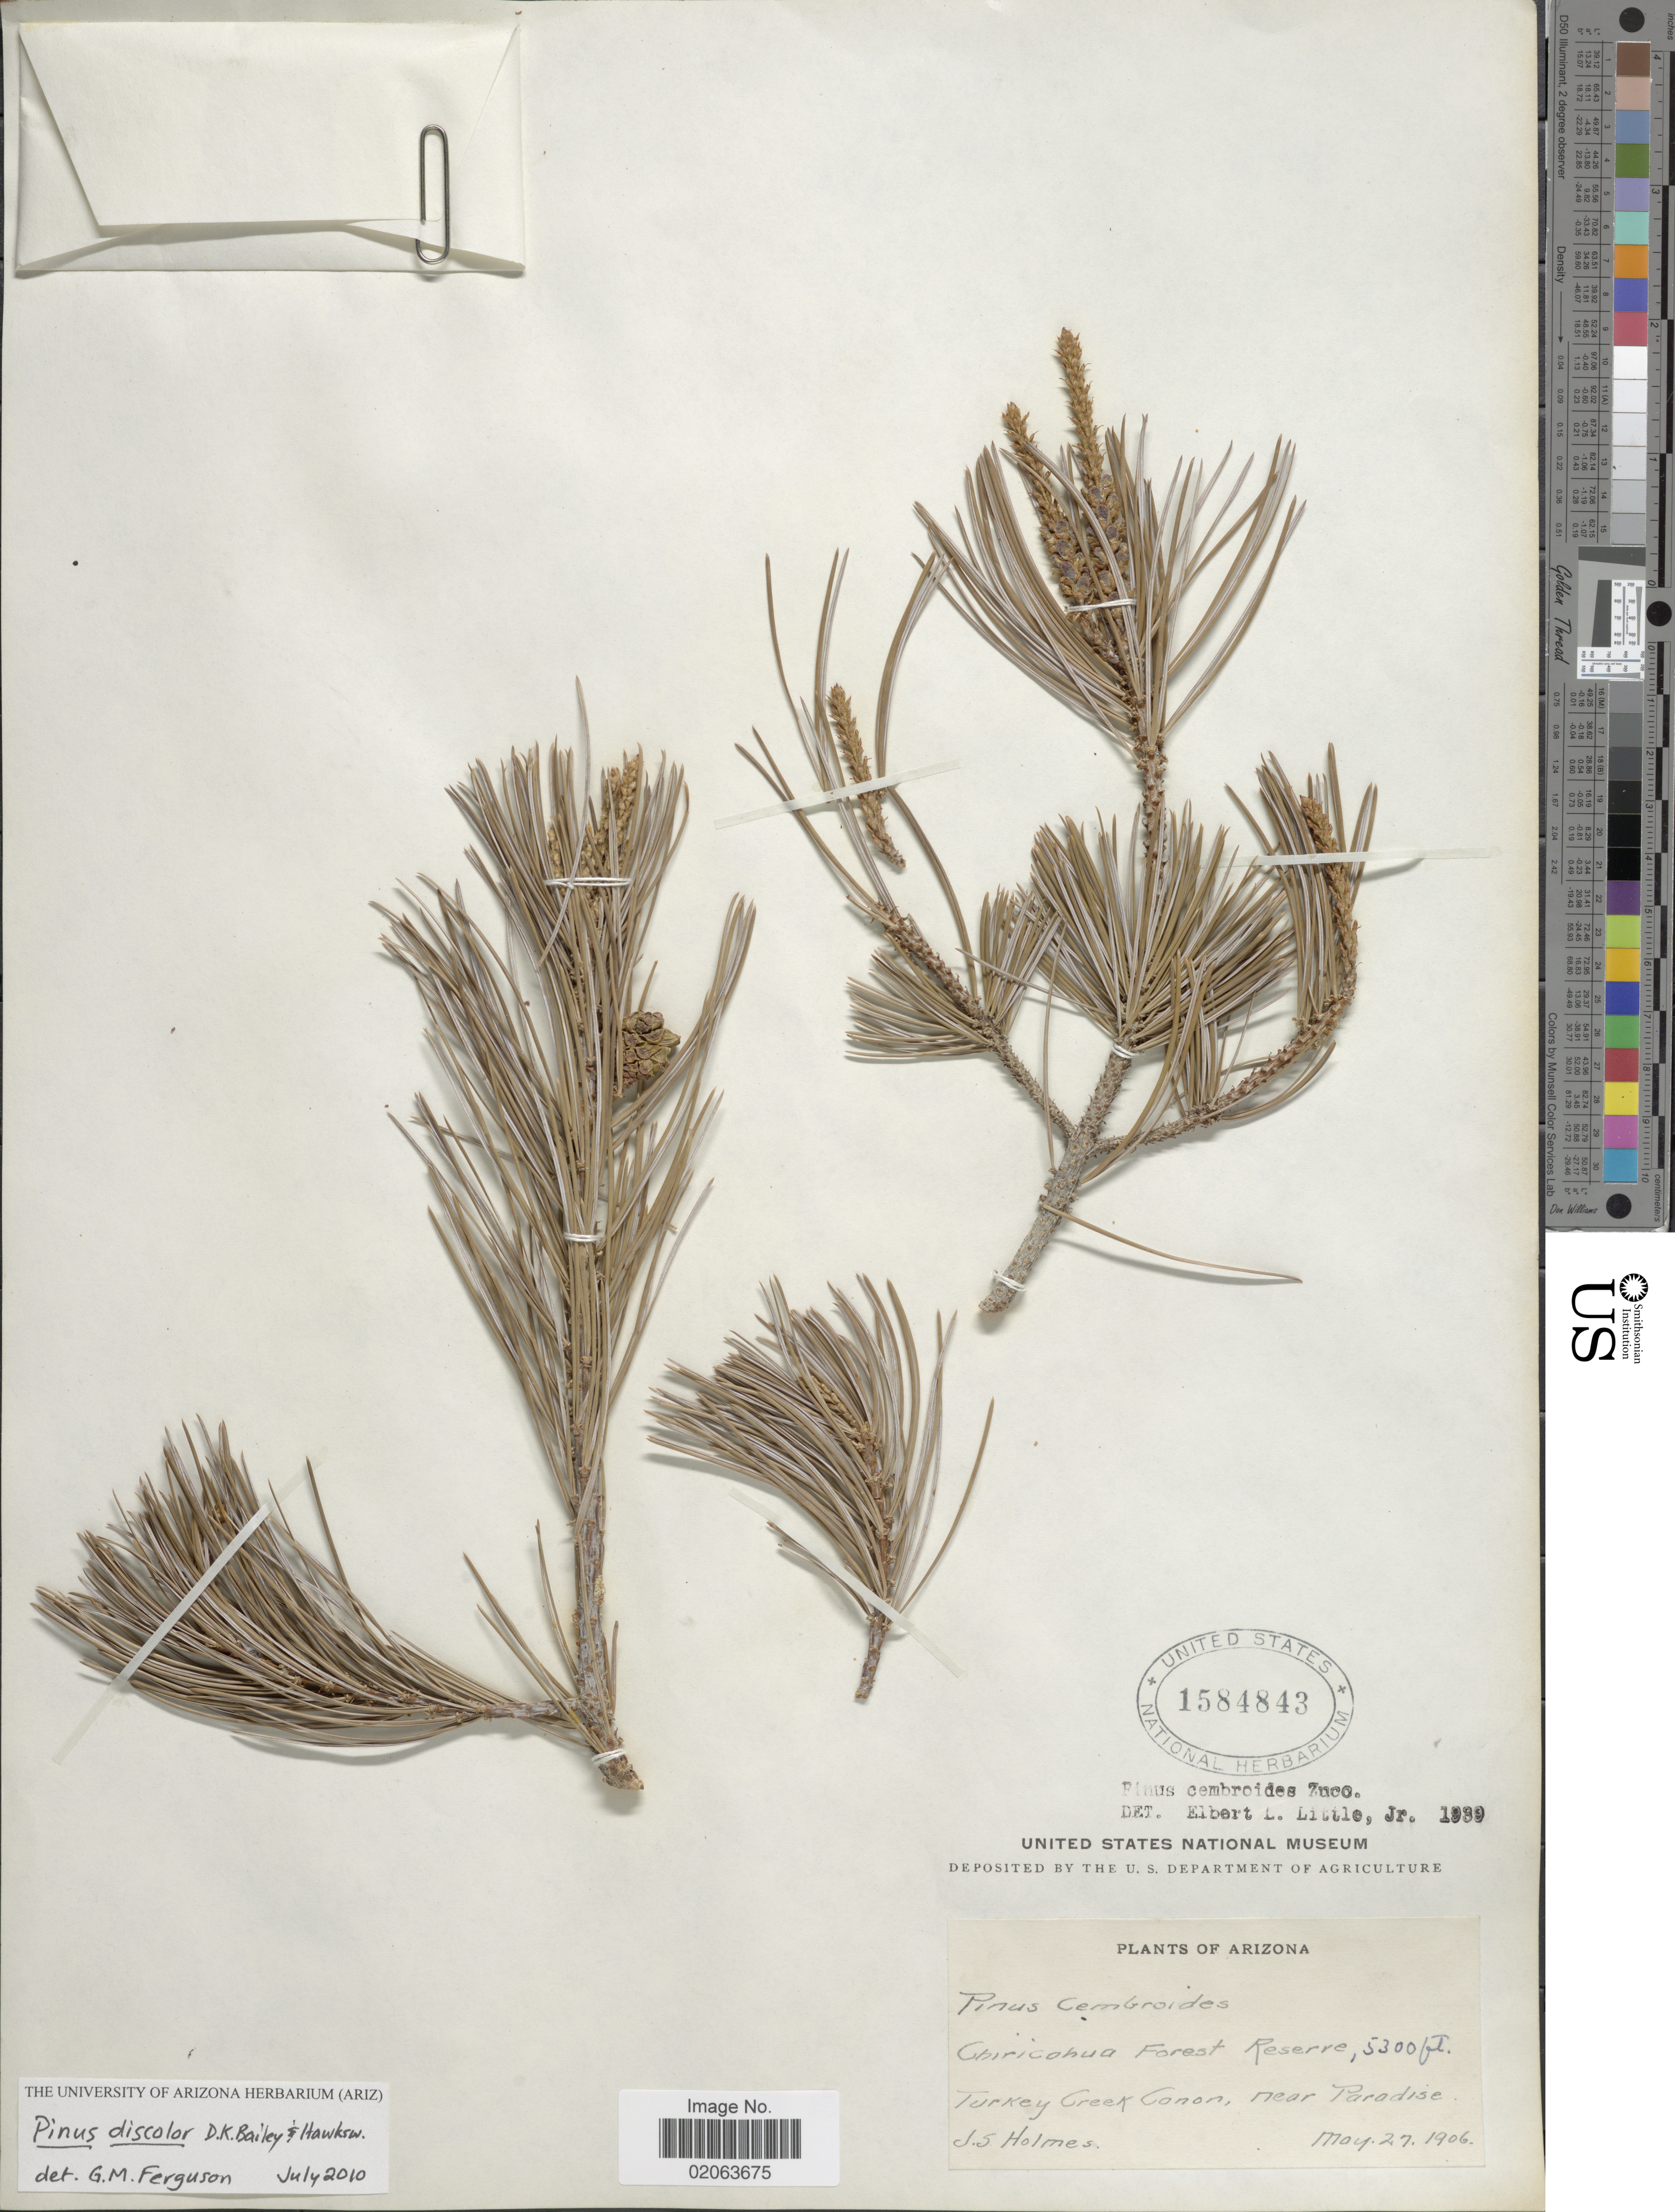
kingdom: Plantae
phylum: Tracheophyta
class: Pinopsida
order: Pinales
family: Pinaceae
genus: Pinus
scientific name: Pinus discolor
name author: D.K. Bailey & Hawksw.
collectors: J. Holmes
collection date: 1906-05-27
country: United States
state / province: Arizona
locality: Chiricahua Forest Reserve, Turkey Creek Canon, near Paradise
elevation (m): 1615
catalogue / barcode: US 1584843